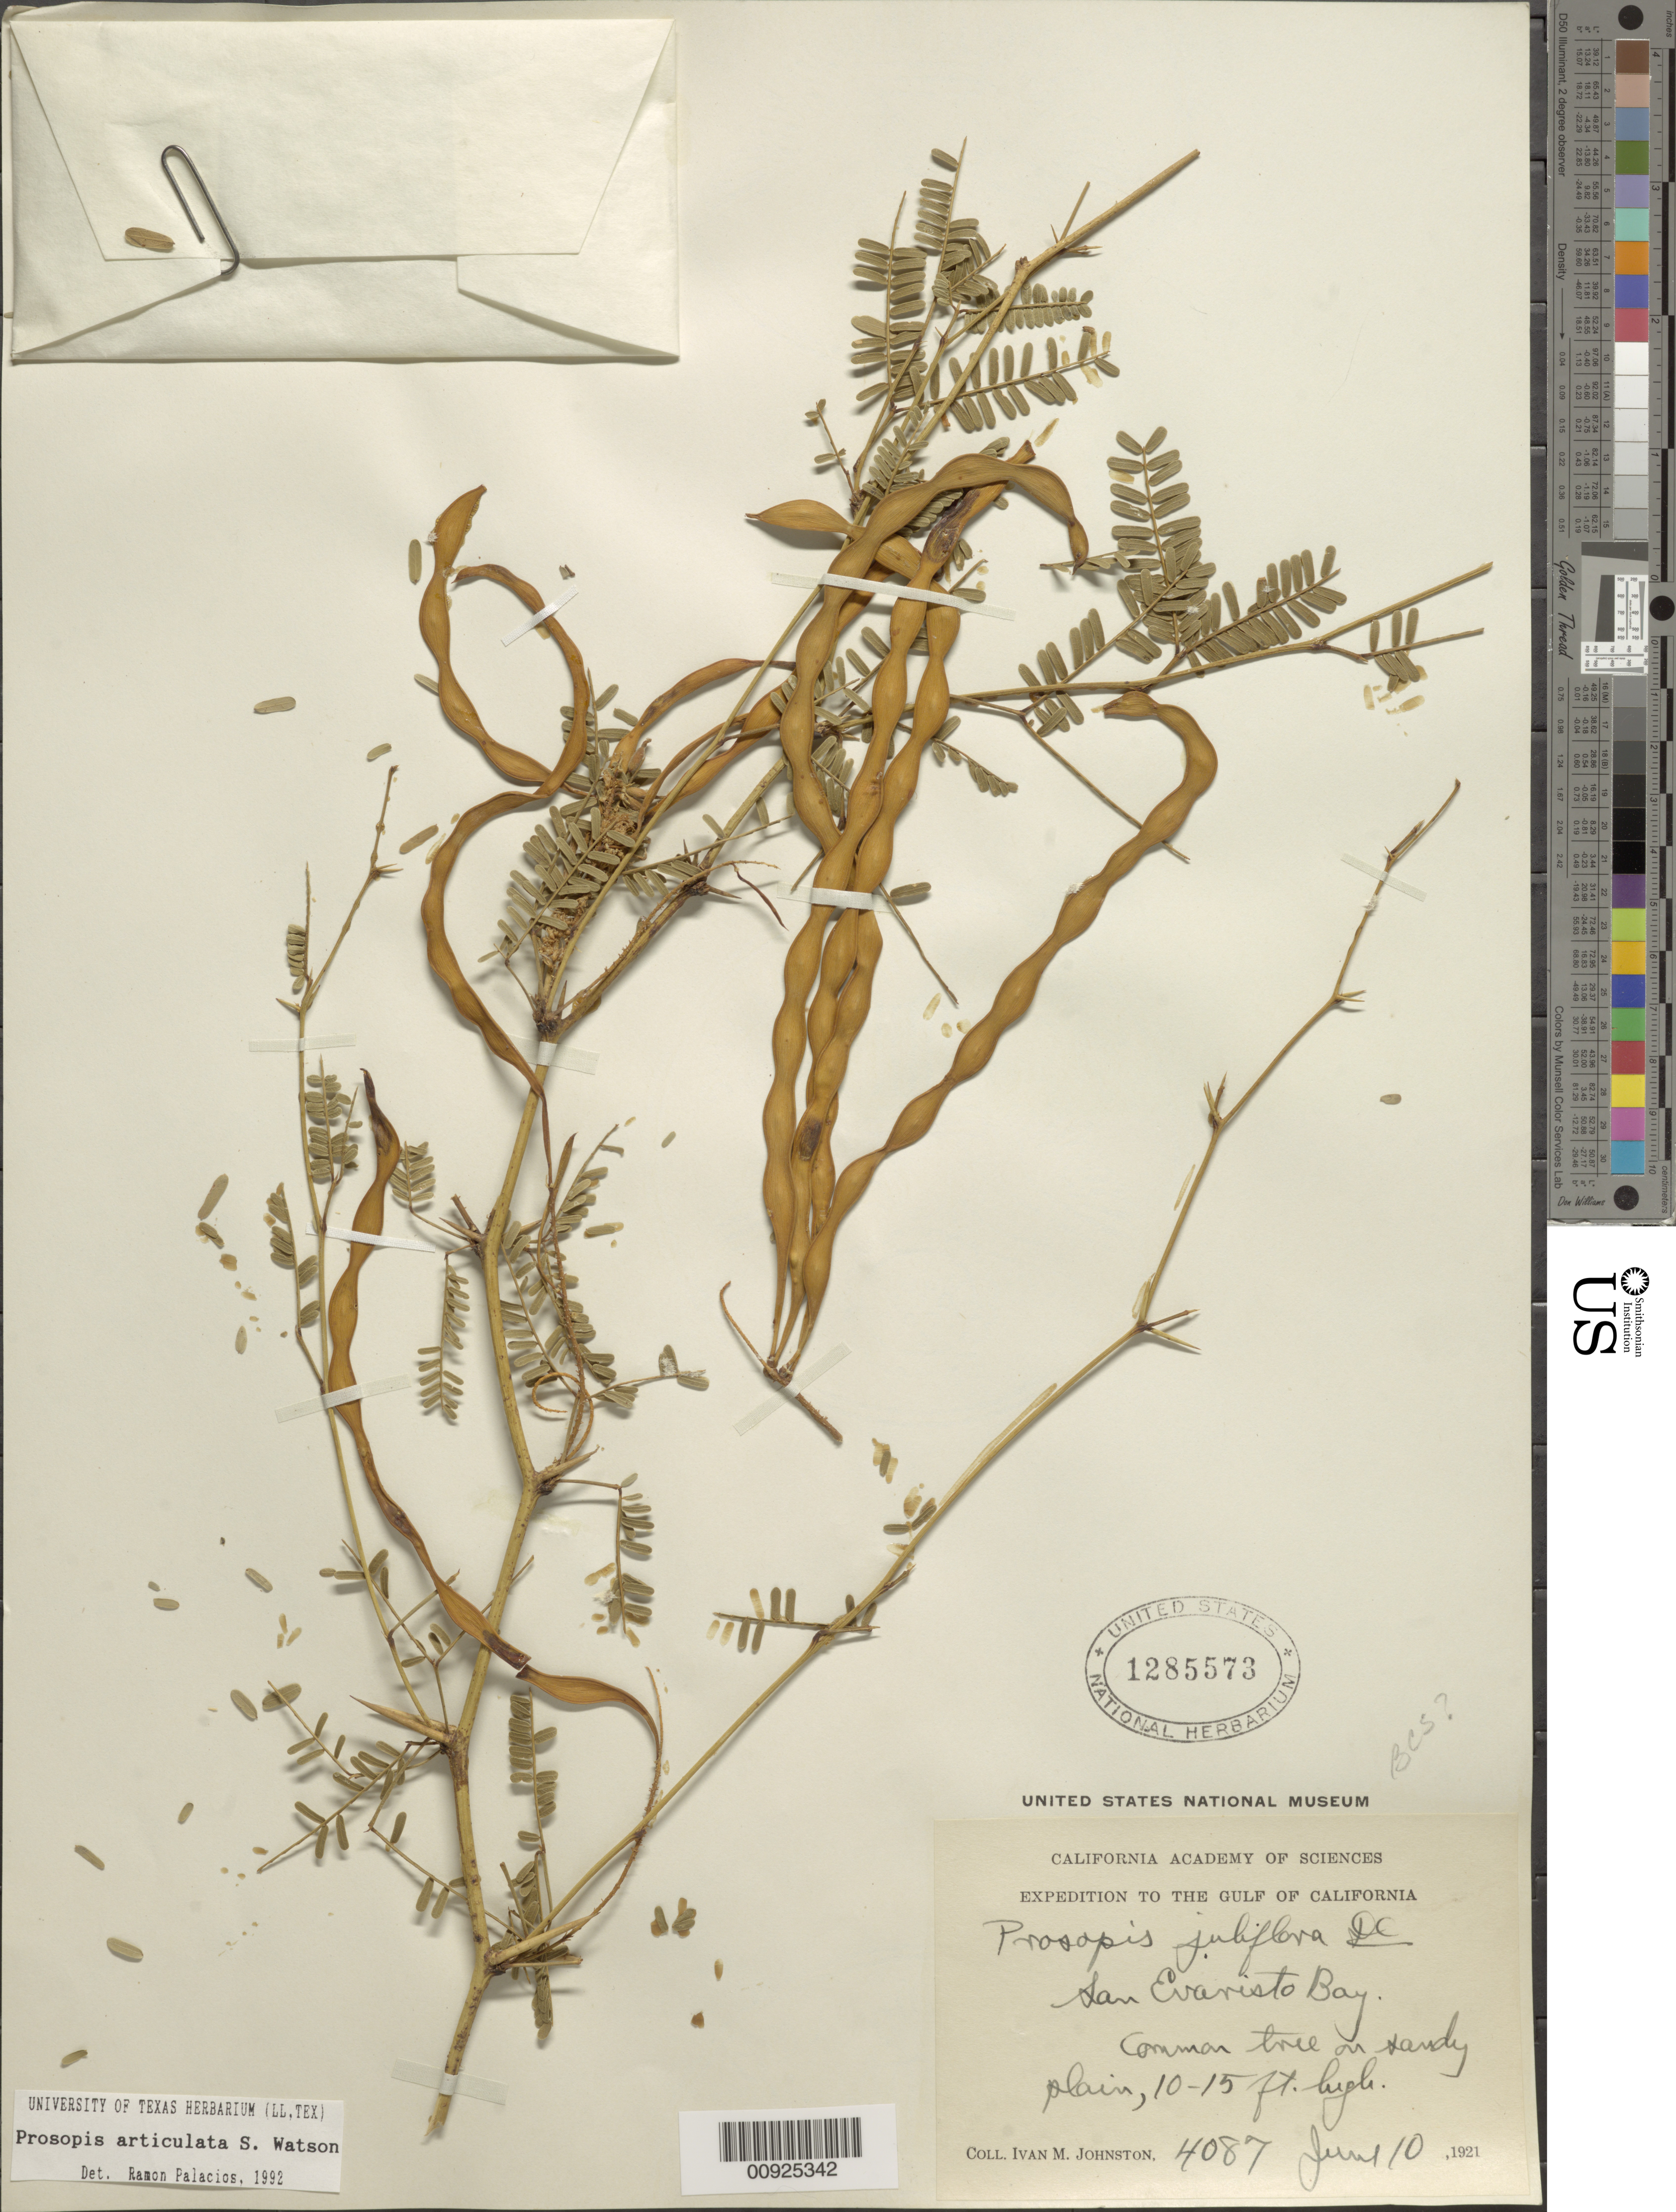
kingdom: Plantae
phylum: Tracheophyta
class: Magnoliopsida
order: Fabales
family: Fabaceae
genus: Neltuma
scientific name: Neltuma articulata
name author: (S. Watson) Britton & Rose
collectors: I.M. Johnston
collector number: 4087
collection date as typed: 10 Jun 1921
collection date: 1921-06-10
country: Mexico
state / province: Baja California Sur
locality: San Evaristo Bay.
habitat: On sandy plain.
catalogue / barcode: US 1285573